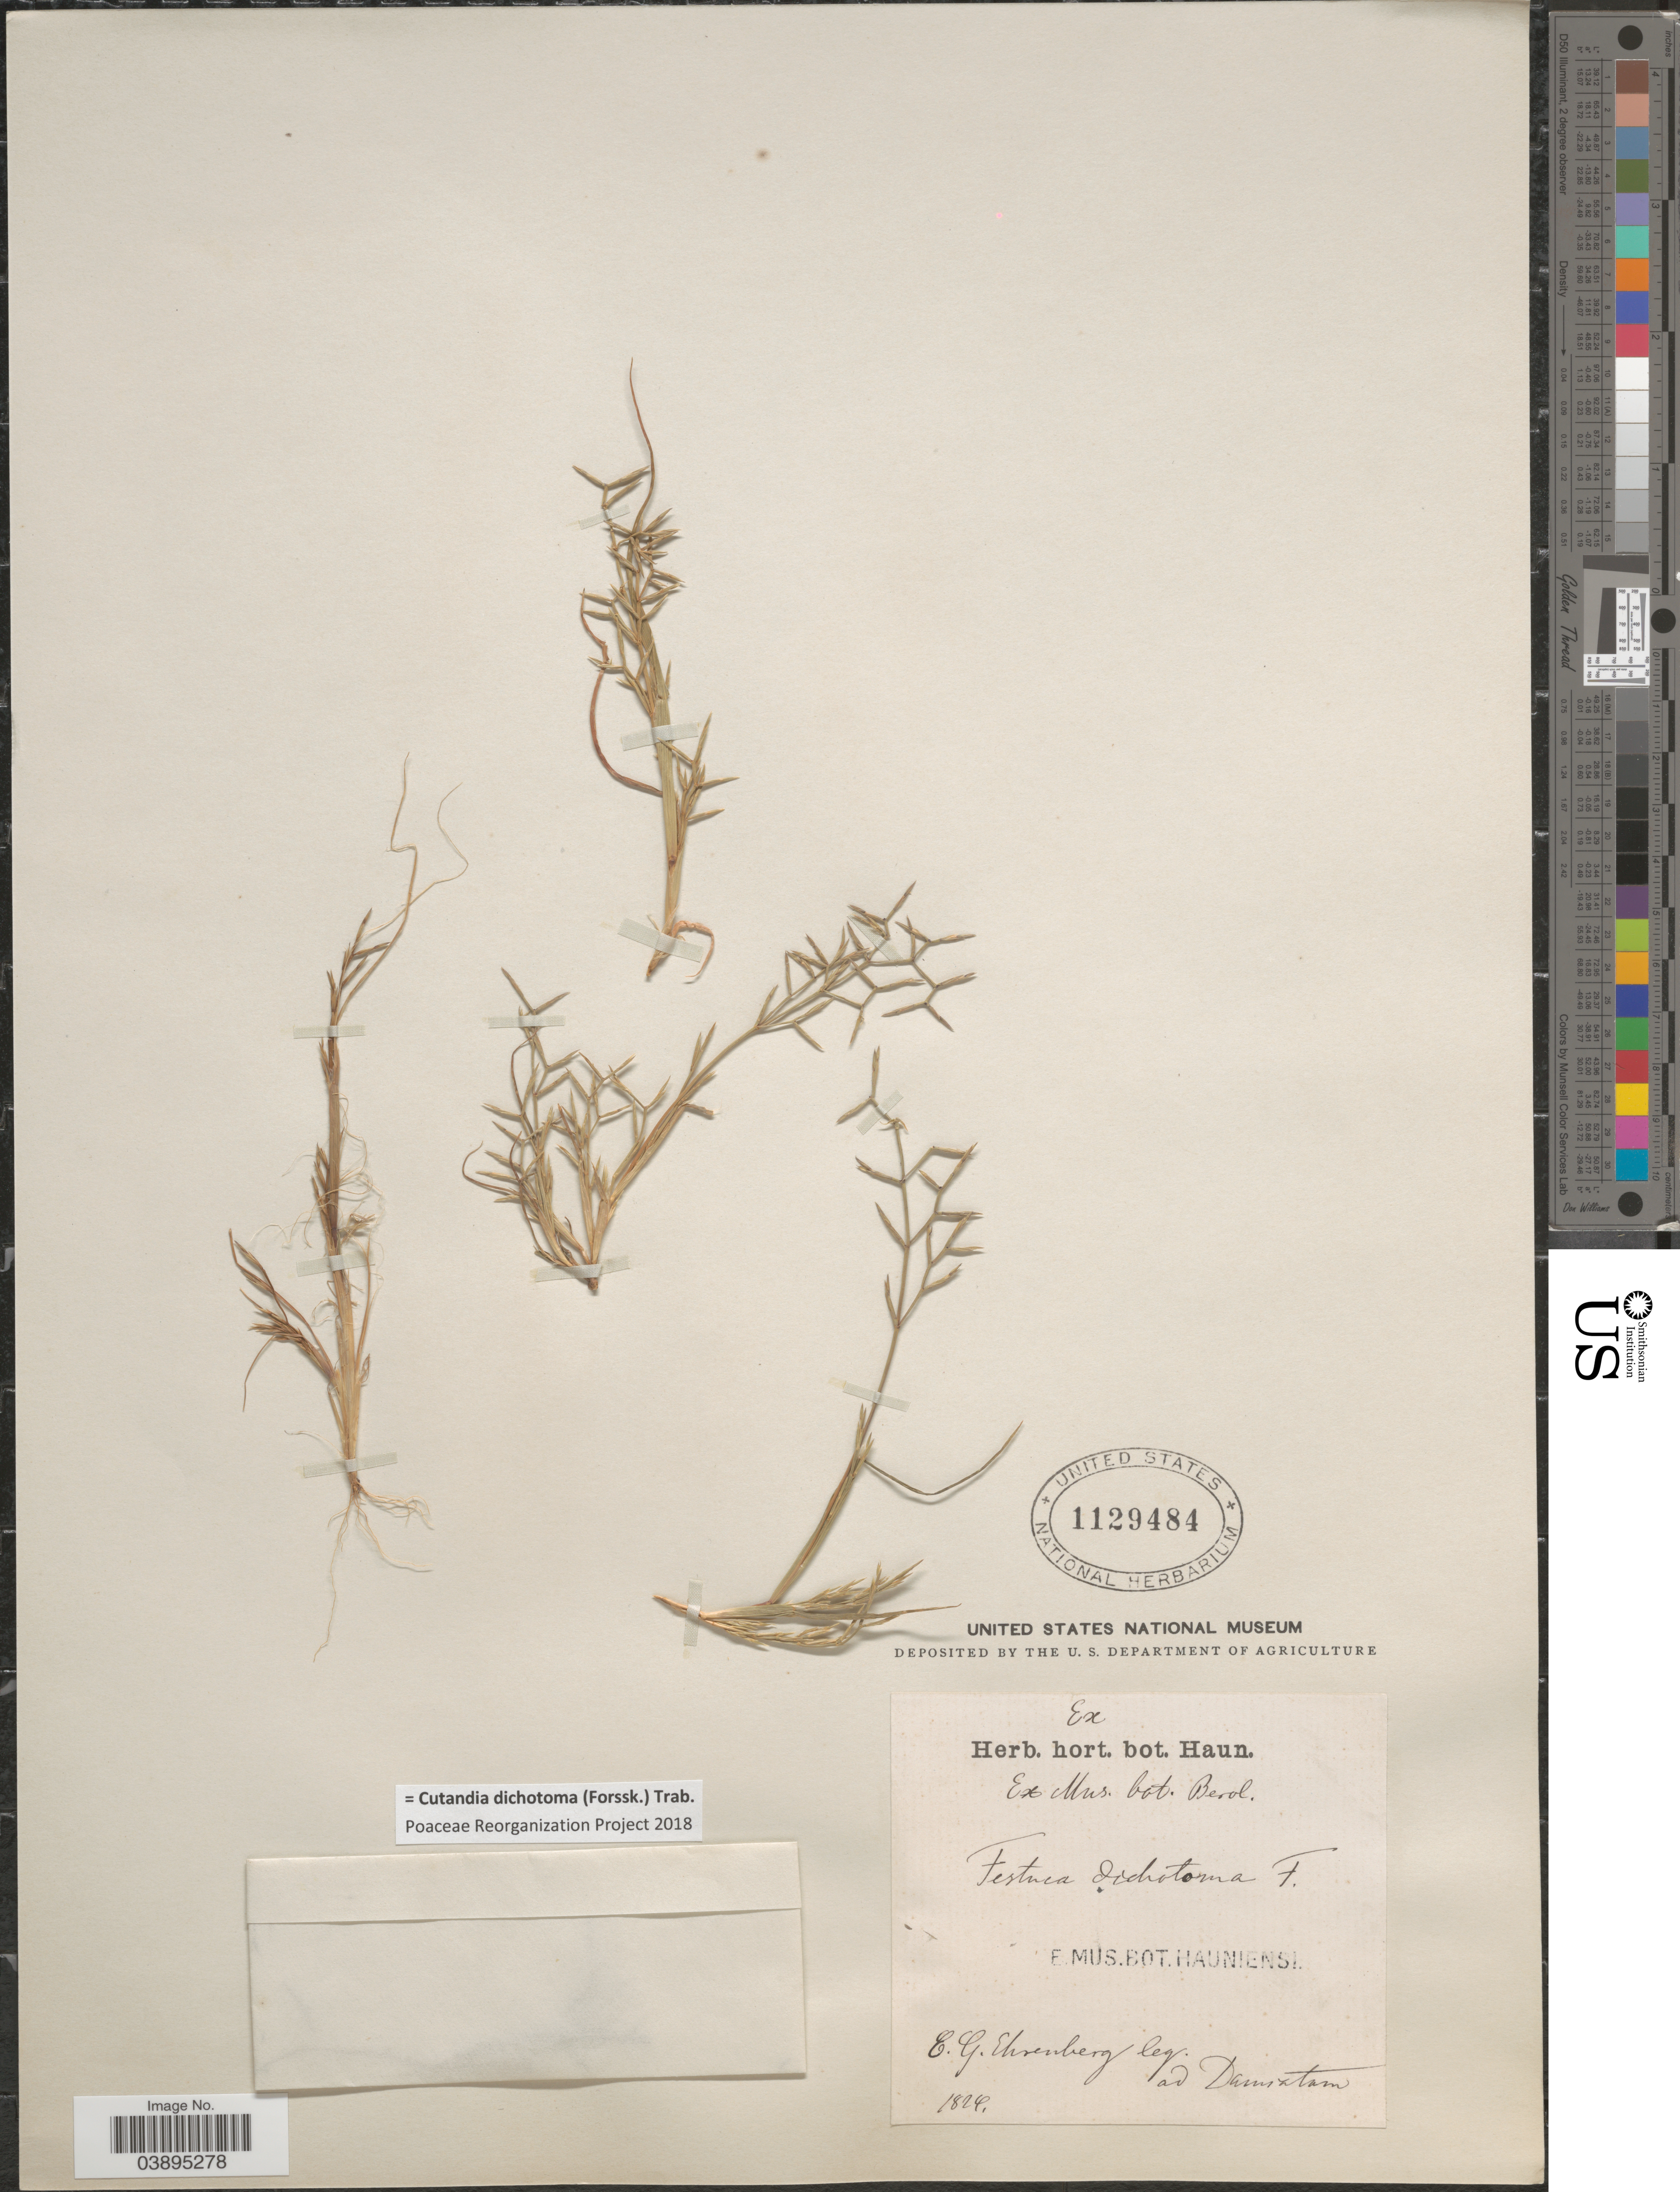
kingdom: Plantae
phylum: Tracheophyta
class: Liliopsida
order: Poales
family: Poaceae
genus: Cutandia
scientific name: Cutandia dichotoma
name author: (Forssk.) Trab.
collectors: C. Ehrenberg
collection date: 1824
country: Egypt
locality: Ad Damiatam.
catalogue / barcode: US 1129848